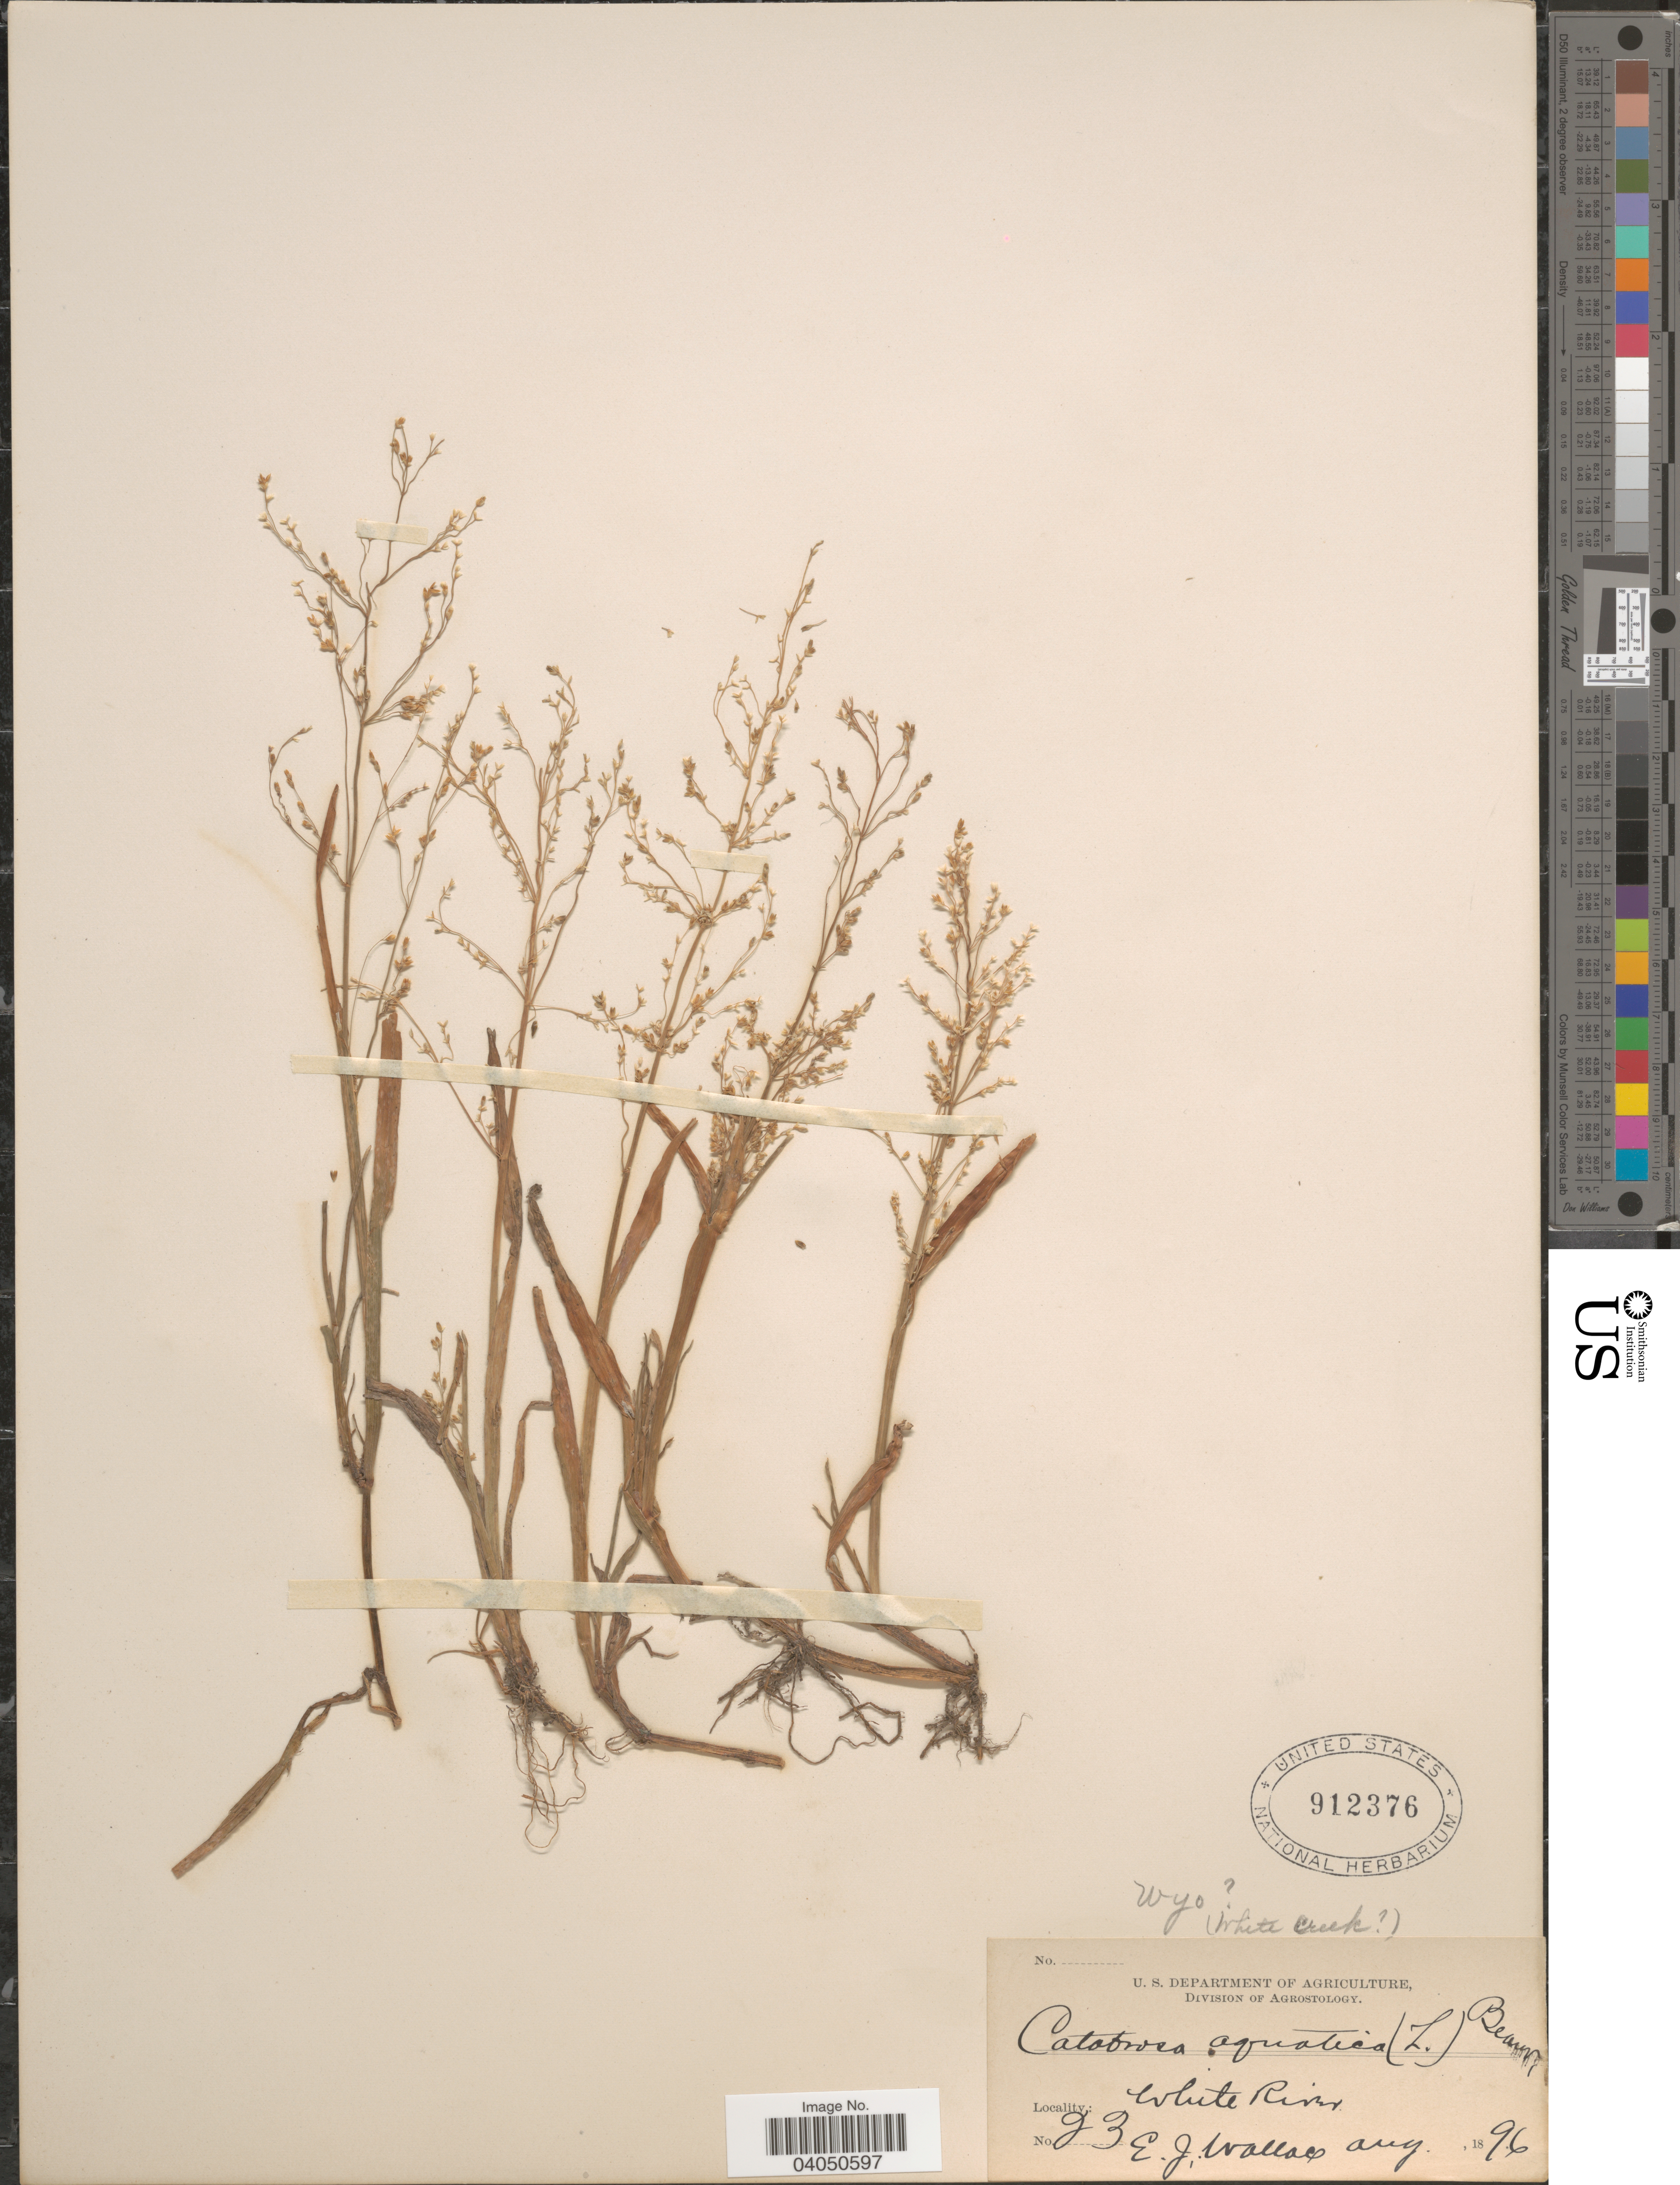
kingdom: Plantae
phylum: Tracheophyta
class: Liliopsida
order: Poales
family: Poaceae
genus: Catabrosa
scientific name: Catabrosa aquatica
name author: (L.) P. Beauv.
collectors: E. J. Wallace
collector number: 23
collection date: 1896-08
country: United States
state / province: Wyoming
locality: (White Creek [unsure placement]). White River.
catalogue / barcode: US 912376